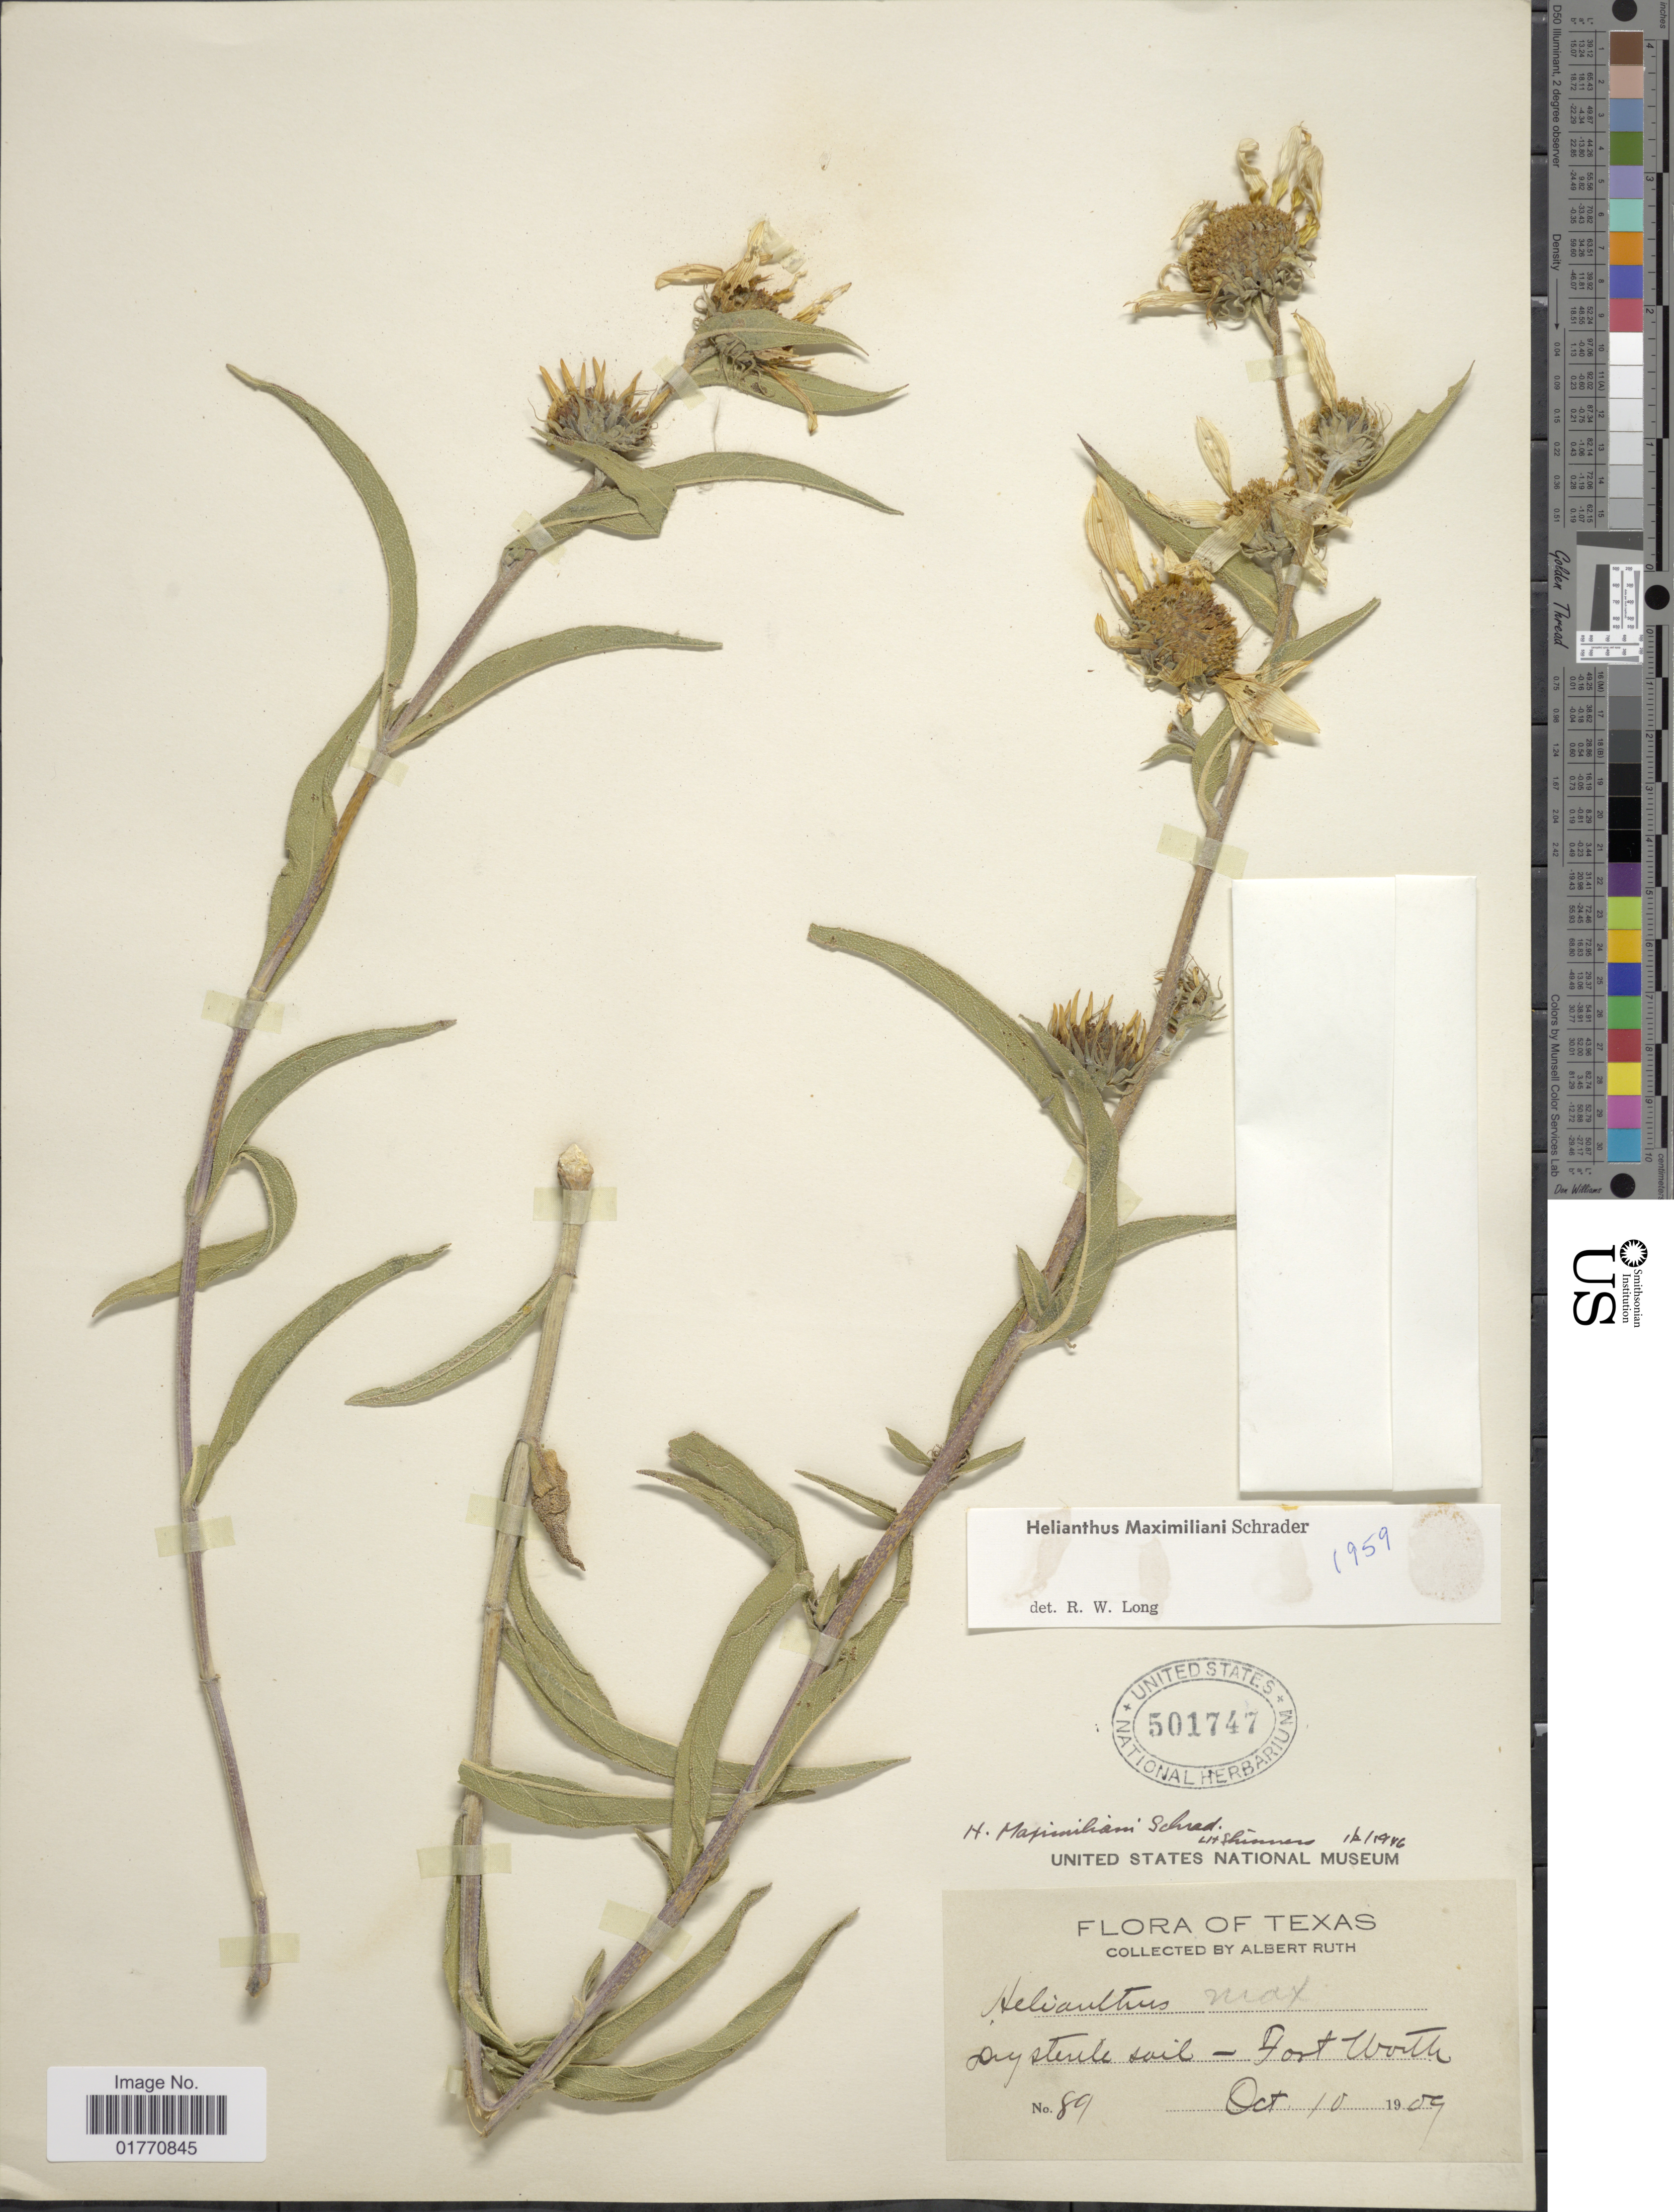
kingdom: Plantae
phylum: Tracheophyta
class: Magnoliopsida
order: Asterales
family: Asteraceae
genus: Helianthus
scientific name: Helianthus maximiliani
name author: Schrad.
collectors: A. Ruth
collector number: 89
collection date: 1909-10-10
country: United States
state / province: Texas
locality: Fort Worth.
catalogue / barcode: US 501747